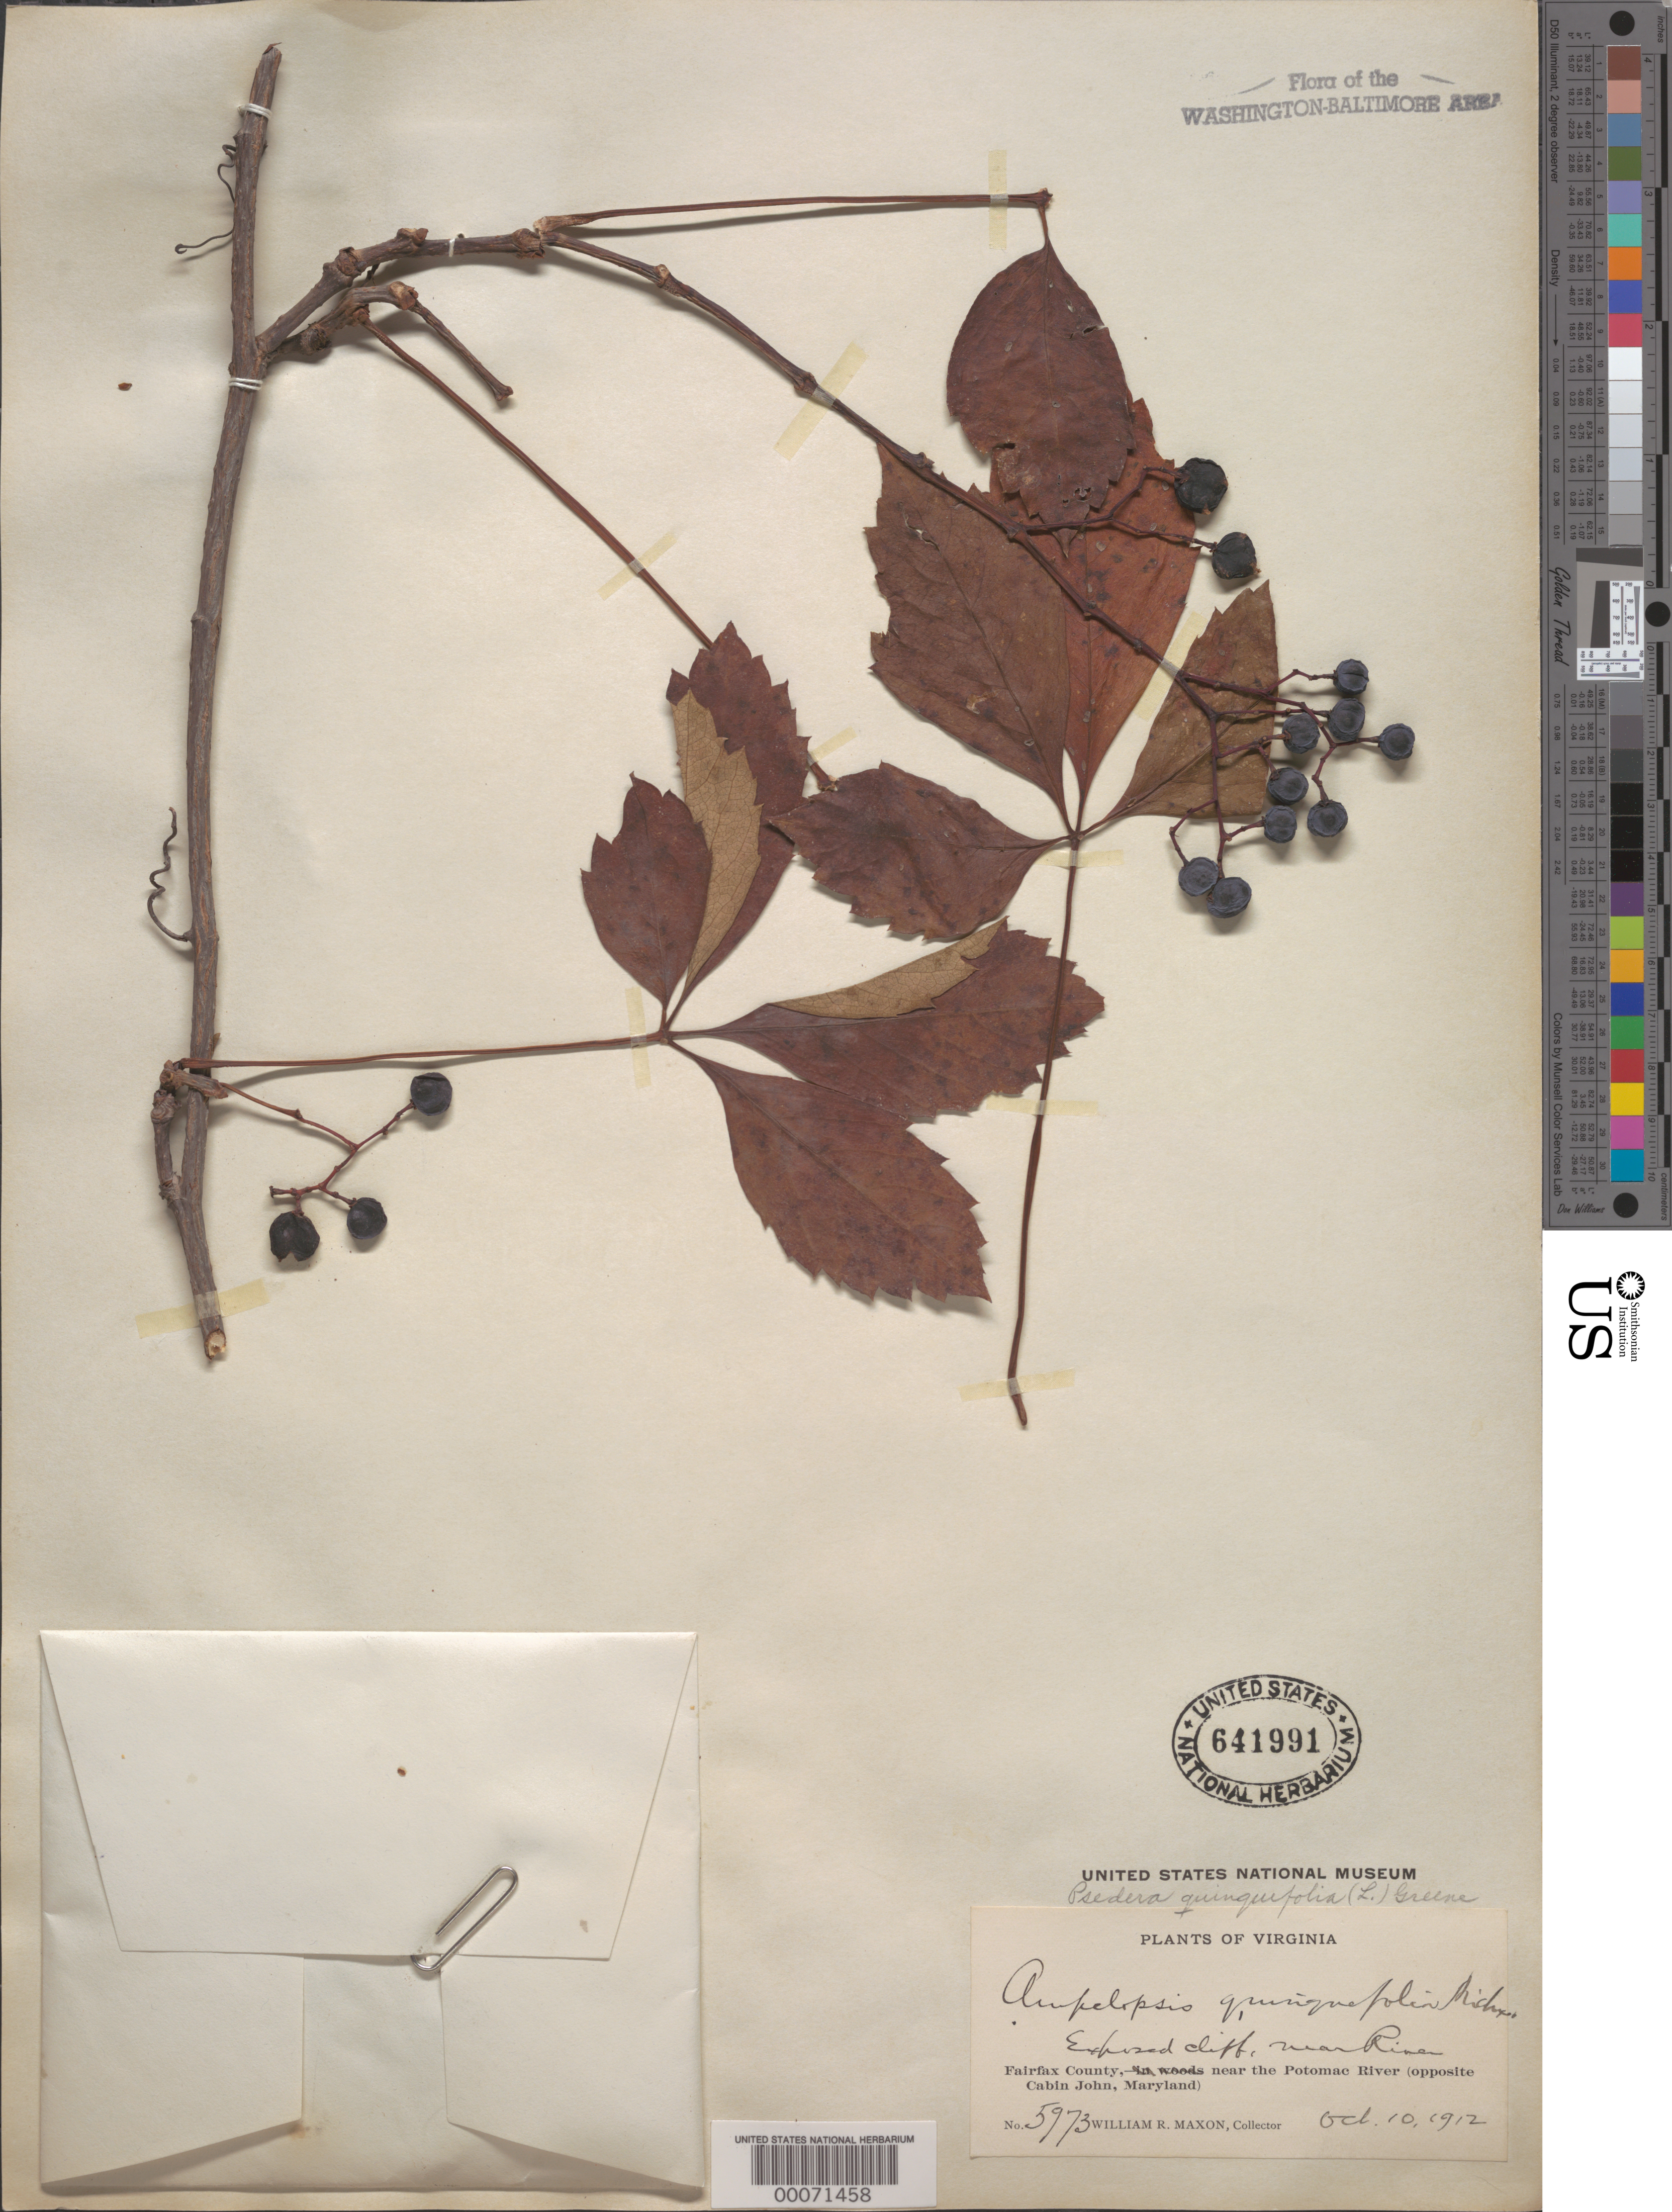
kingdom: Plantae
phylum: Tracheophyta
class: Magnoliopsida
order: Vitales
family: Vitaceae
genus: Parthenocissus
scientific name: Parthenocissus quinquefolia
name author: (L.) Planch.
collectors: W. R. Maxon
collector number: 5973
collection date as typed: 10 Oct 1912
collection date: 1912-10-10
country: United States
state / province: Virginia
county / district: Fairfax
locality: Potomac banks, opposite Cabin John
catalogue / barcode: US 641991